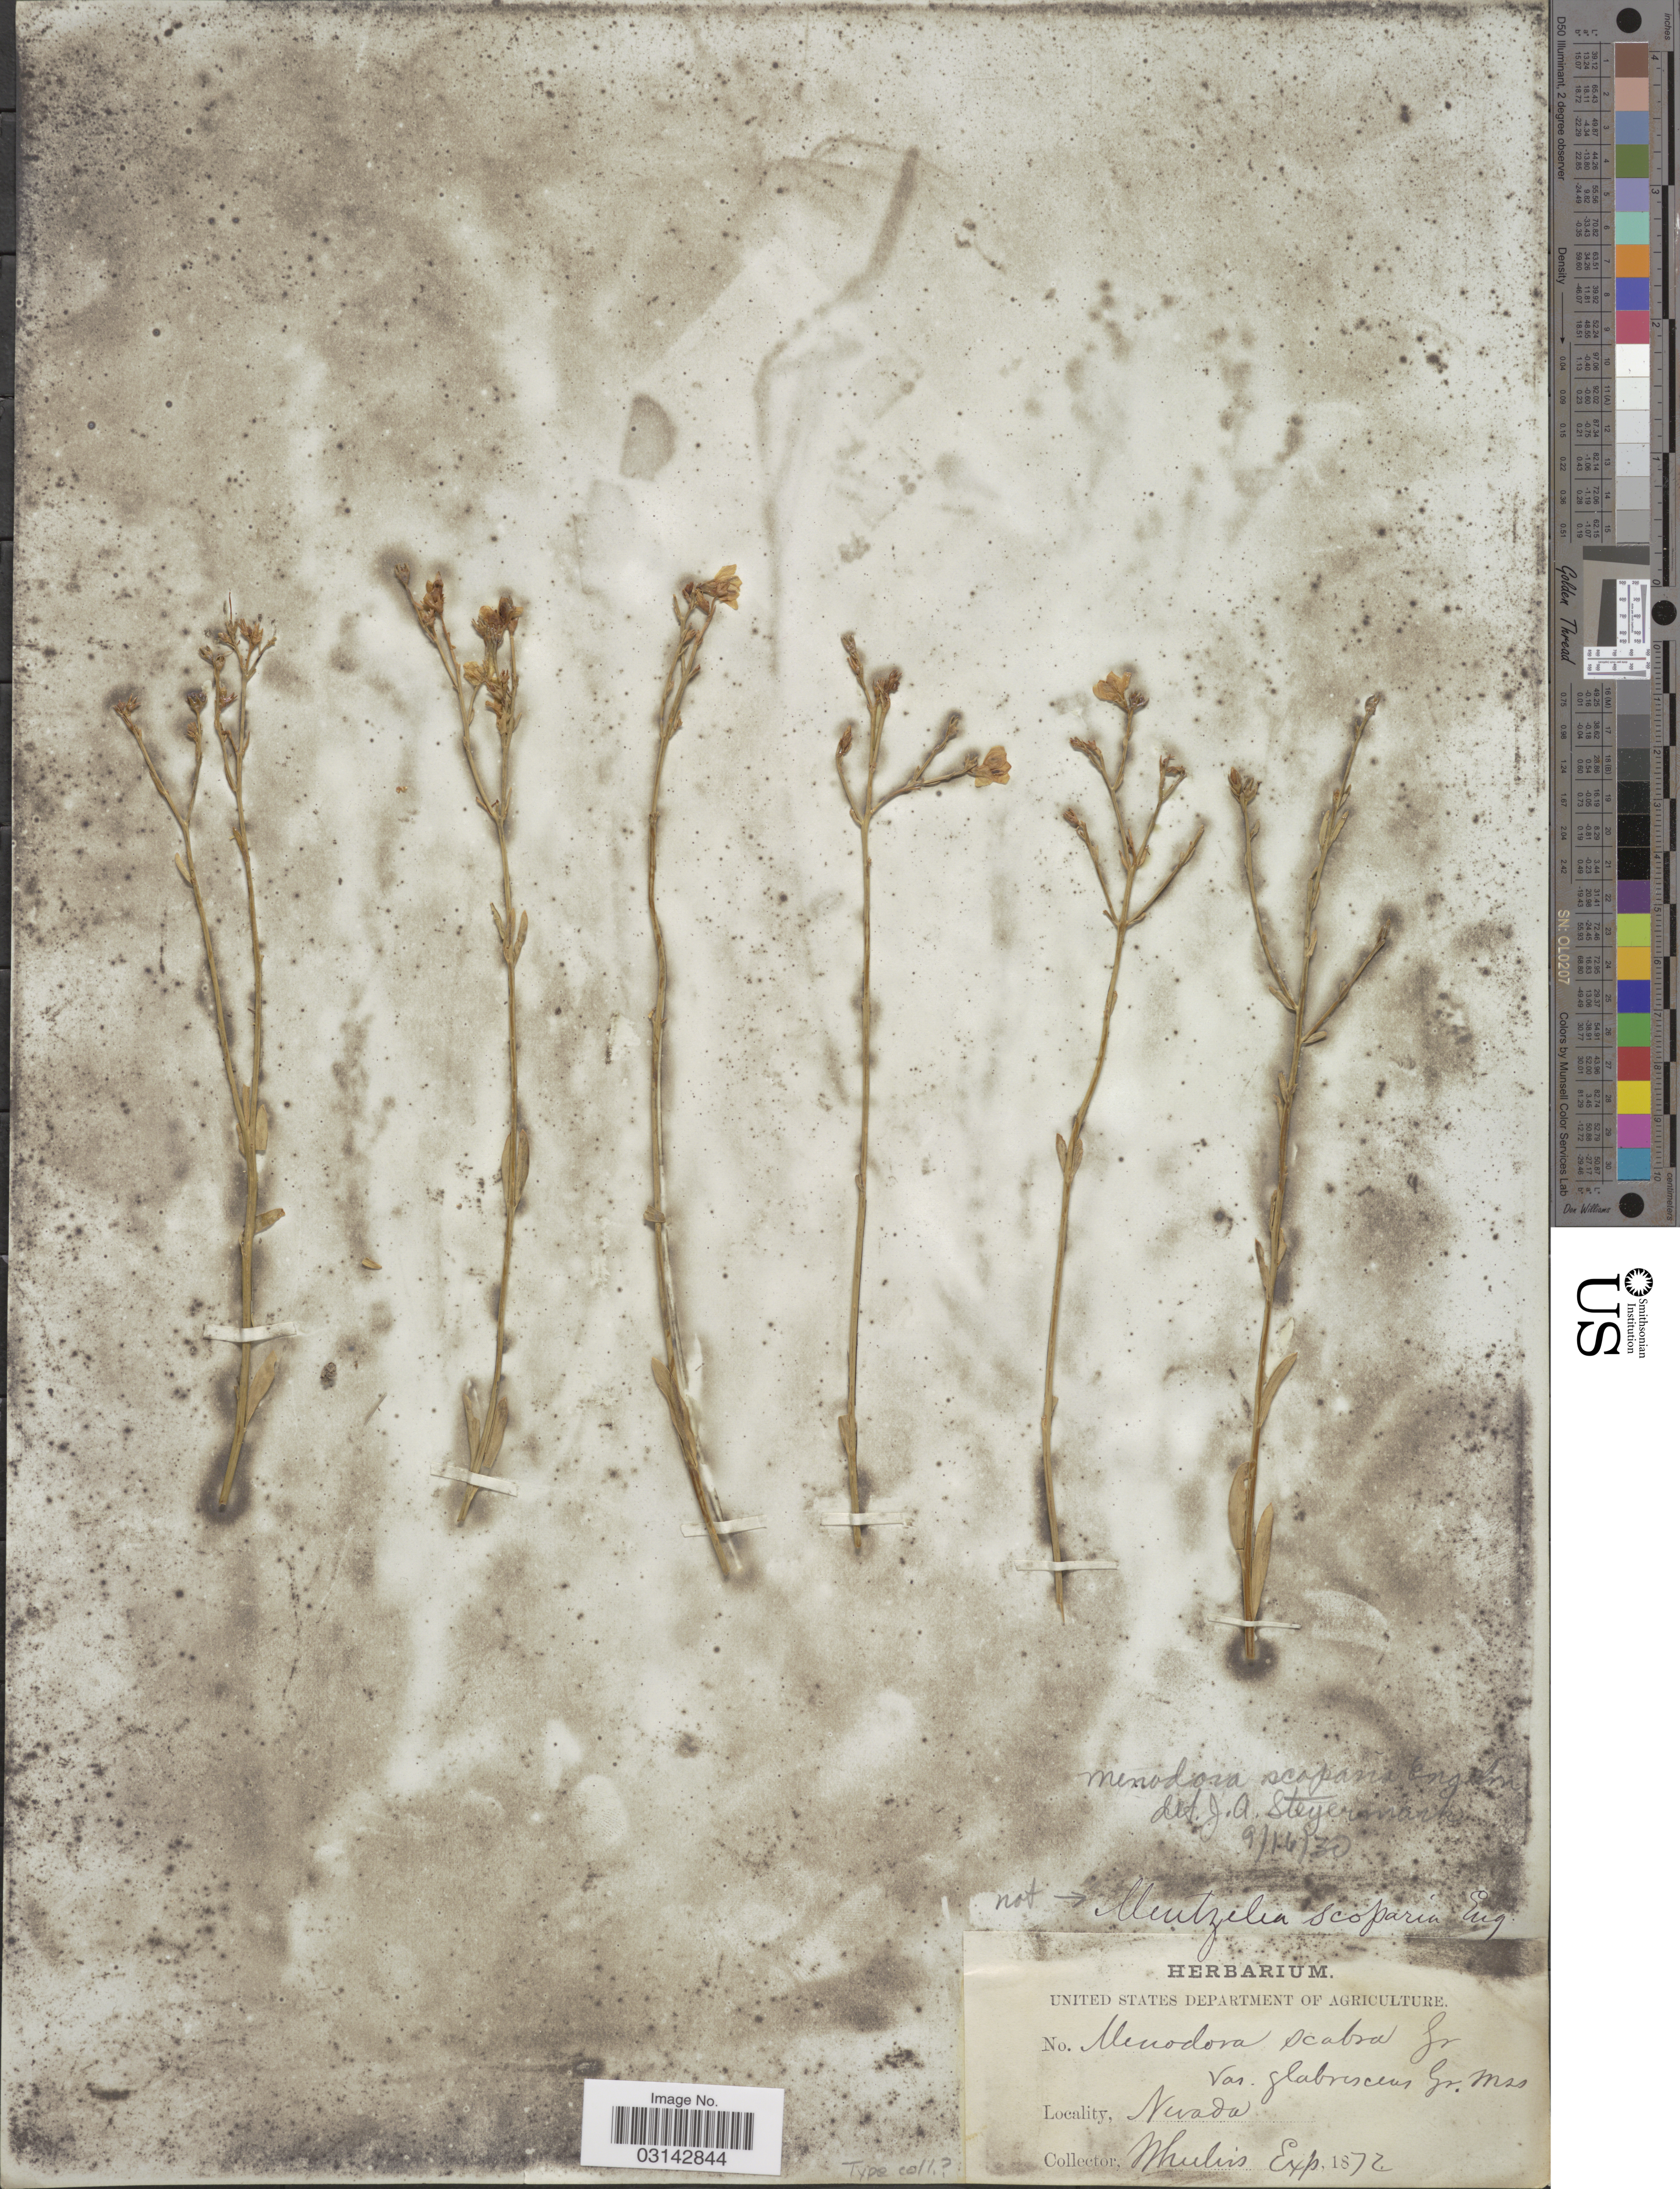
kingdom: Plantae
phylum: Tracheophyta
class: Magnoliopsida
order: Lamiales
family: Oleaceae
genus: Menodora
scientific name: Menodora scoparia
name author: Engelm. ex A. Gray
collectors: Wheeler's Exped.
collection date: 1872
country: United States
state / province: Nevada